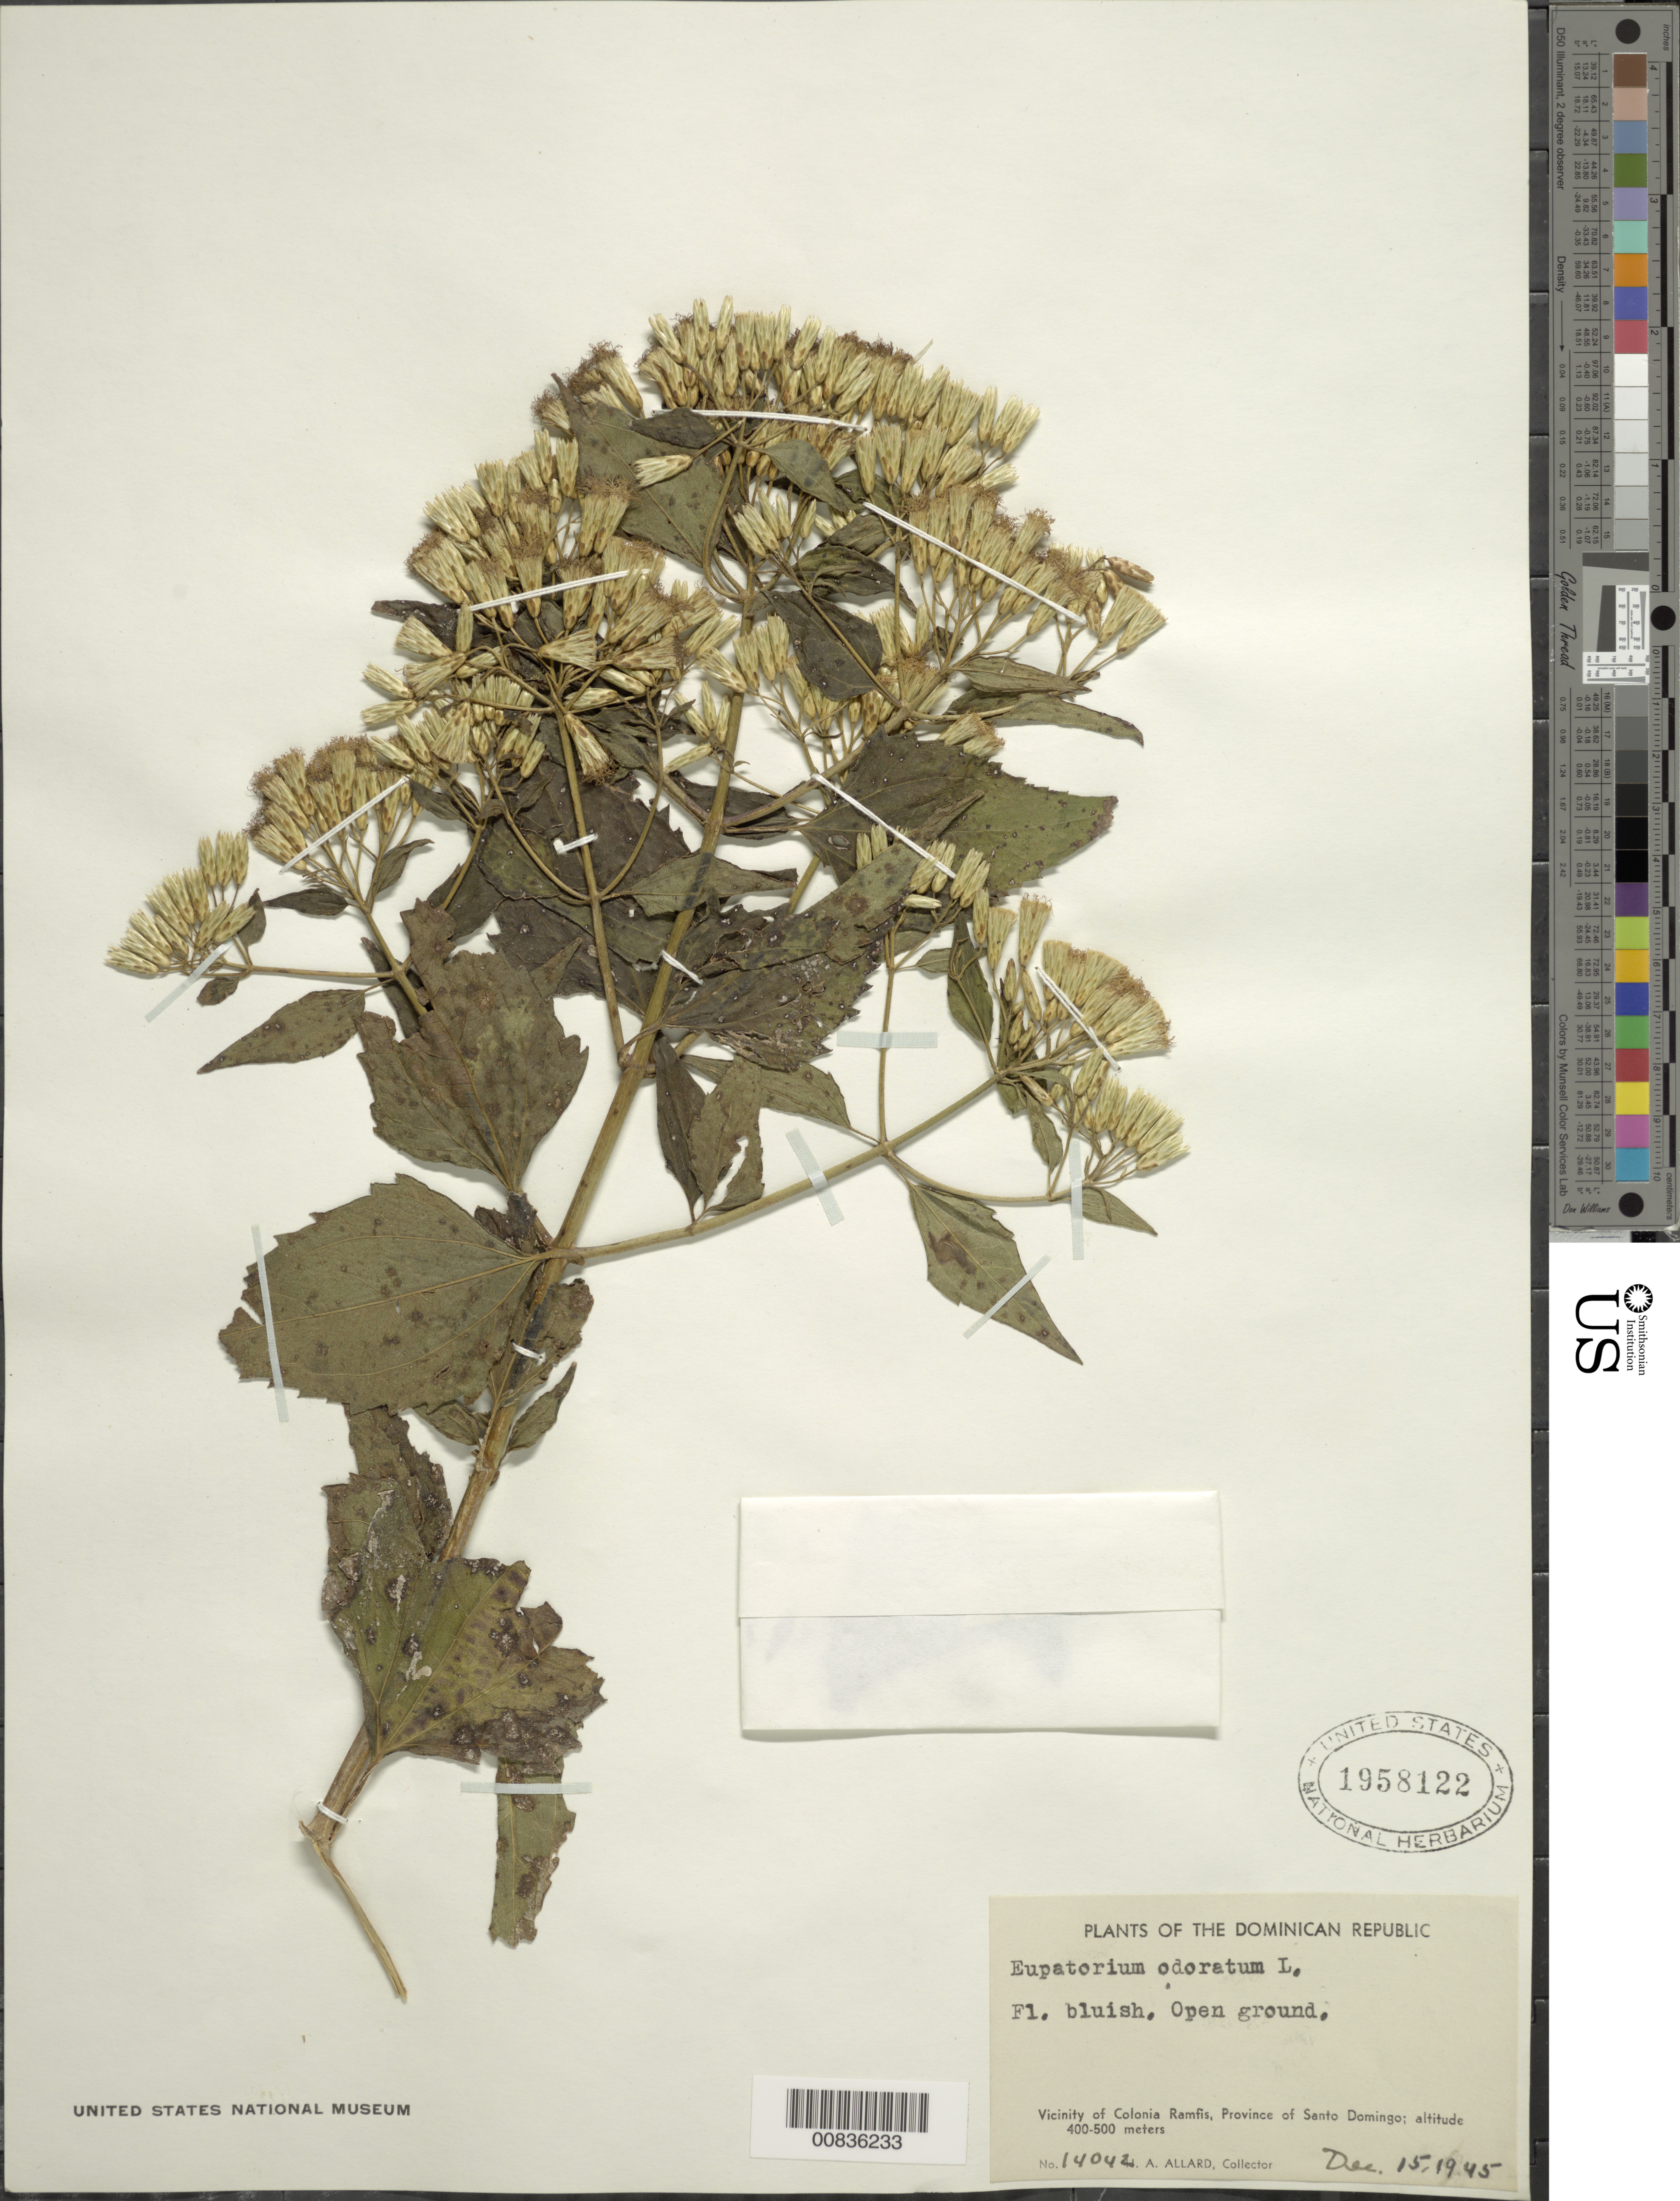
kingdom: Plantae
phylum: Tracheophyta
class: Magnoliopsida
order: Asterales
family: Asteraceae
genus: Chromolaena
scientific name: Chromolaena odorata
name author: (L.) R.M. King & H. Rob.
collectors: H. A. Allard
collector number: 14042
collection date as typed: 15 Dec 1945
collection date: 1945-12-15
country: Dominican Republic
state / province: Distrito Nacional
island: Hispaniola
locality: Vicinity of Colonia Ramfis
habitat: Open ground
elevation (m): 400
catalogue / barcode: US 1958122